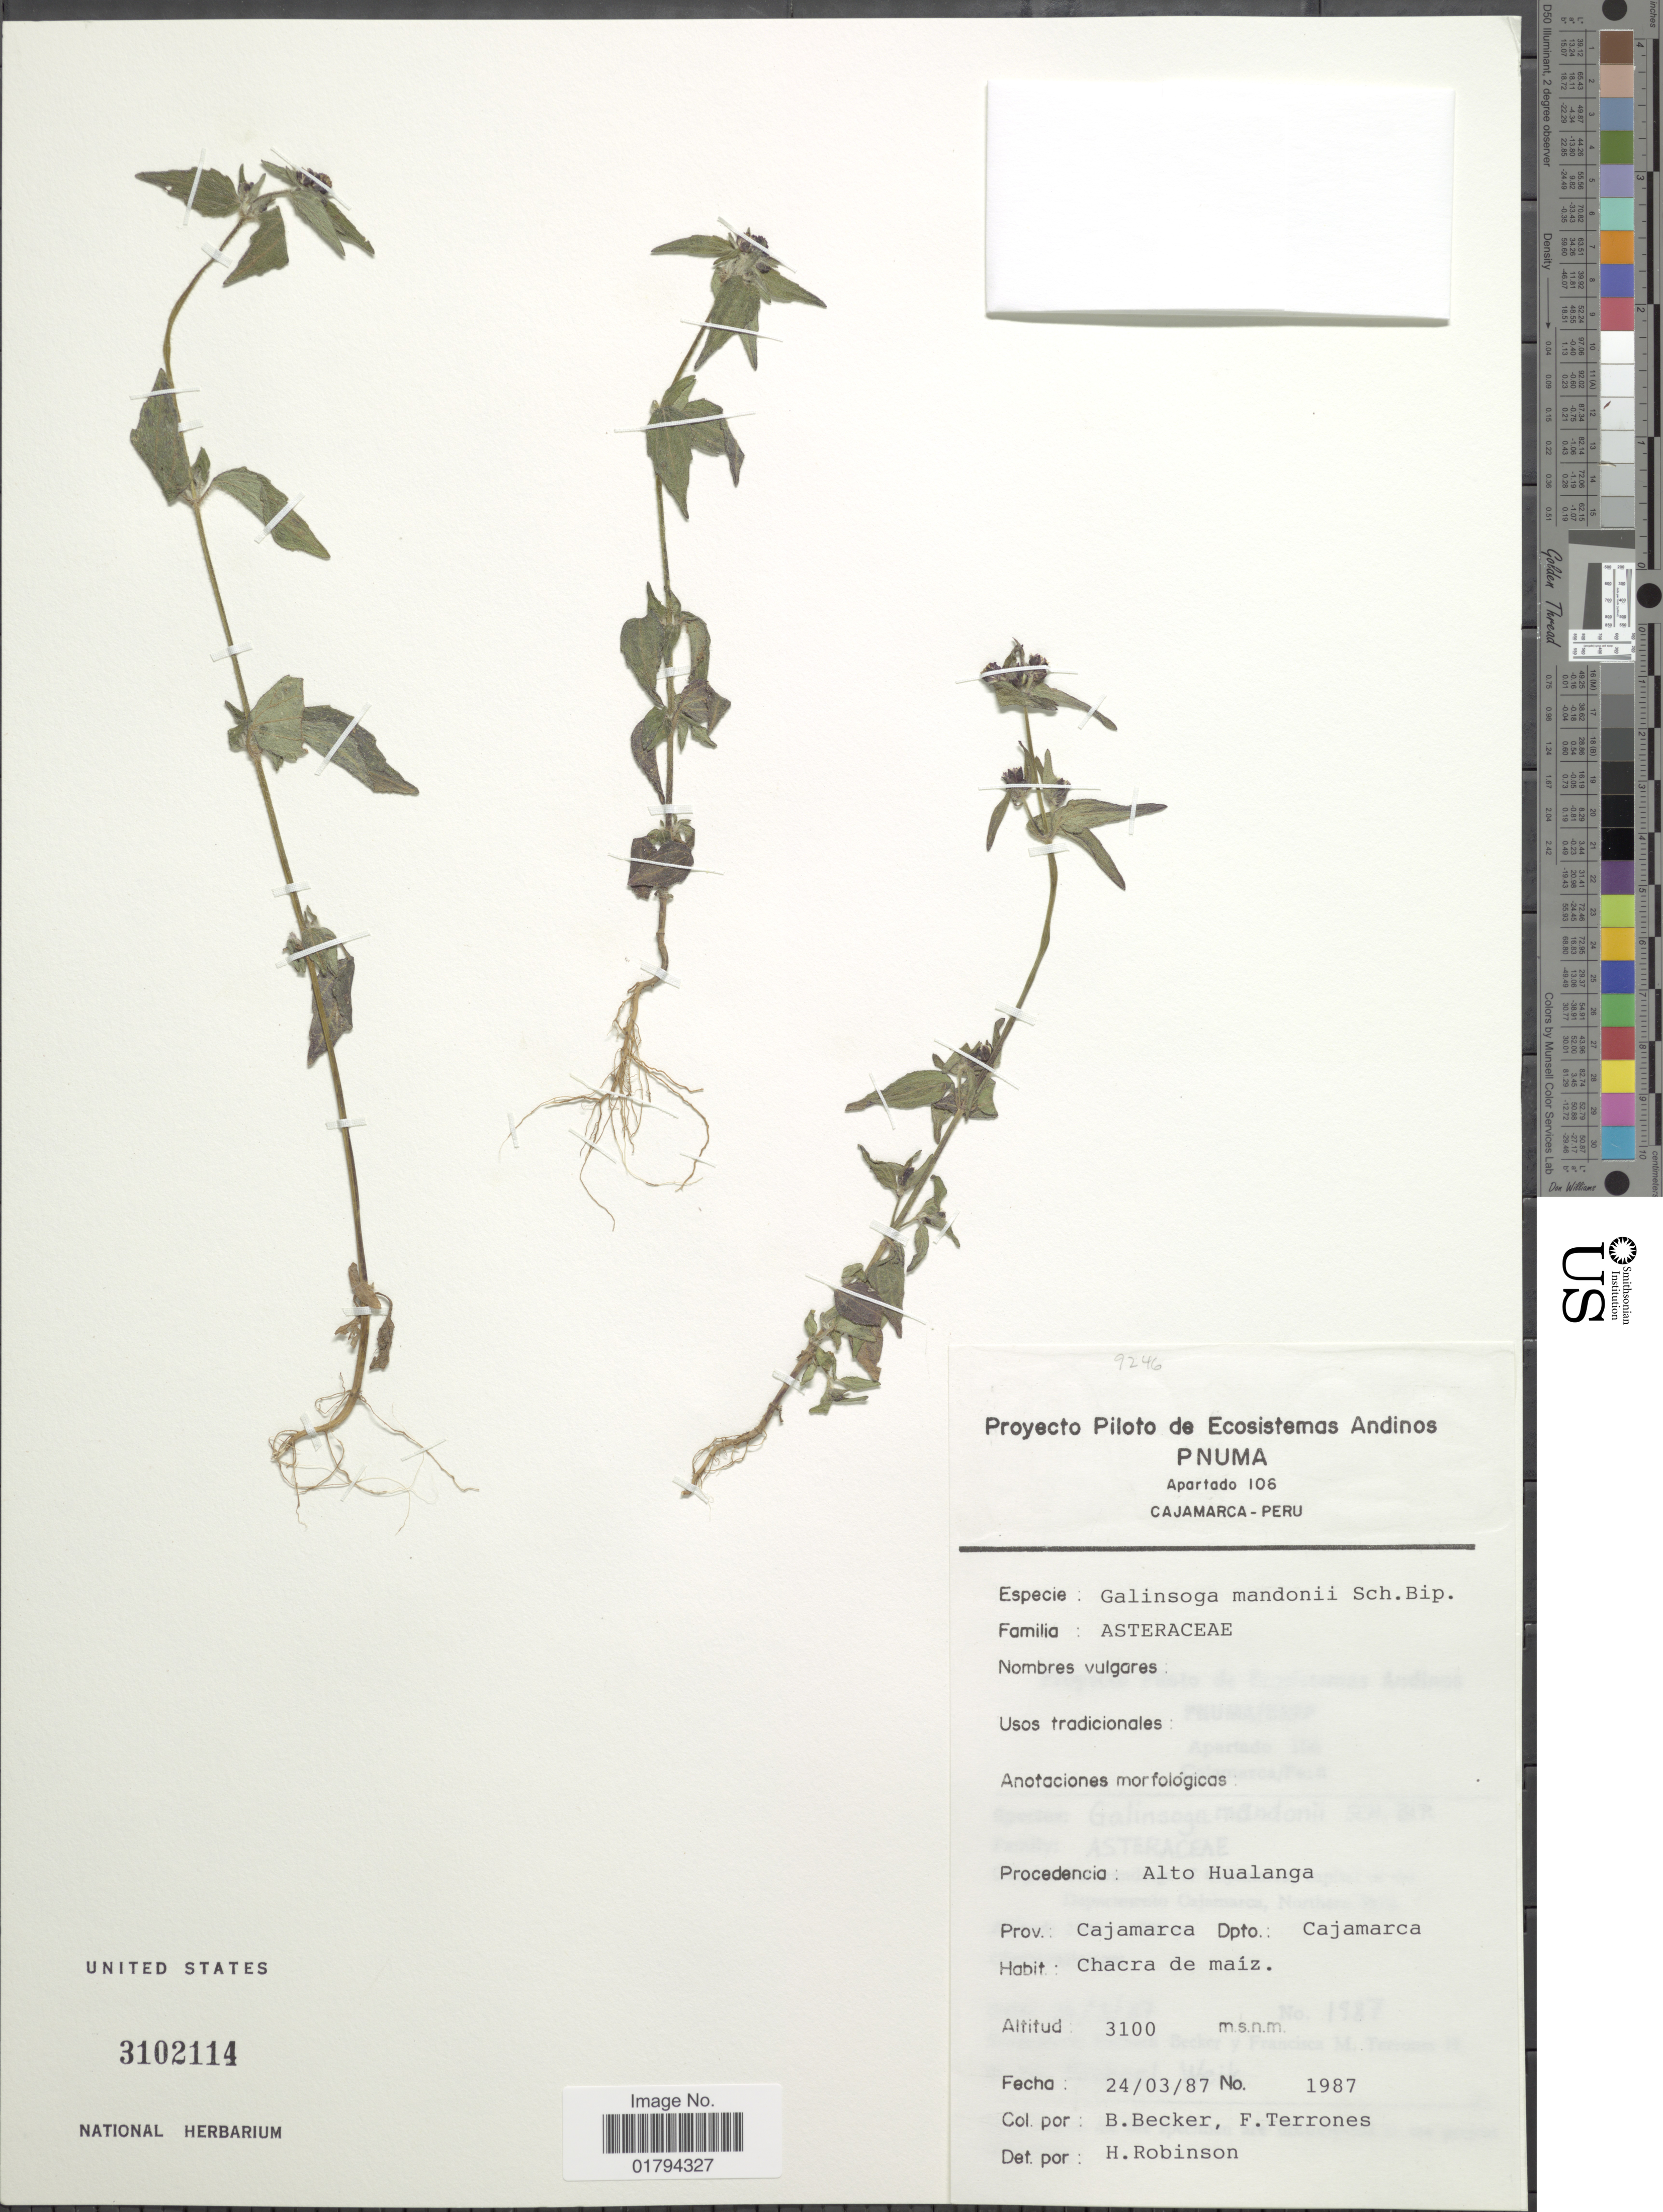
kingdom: Plantae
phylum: Tracheophyta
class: Magnoliopsida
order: Asterales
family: Asteraceae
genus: Galinsoga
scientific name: Galinsoga mandonii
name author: Sch. Bip.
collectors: B. Becker & F. Terrones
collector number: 1987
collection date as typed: Transcribed d/m/y: 24/3/87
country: Peru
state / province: Cajamarca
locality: Alto Hualanga, Dpto. Cajamarca, chacra de maiz.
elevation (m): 3100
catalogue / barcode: US 3102114